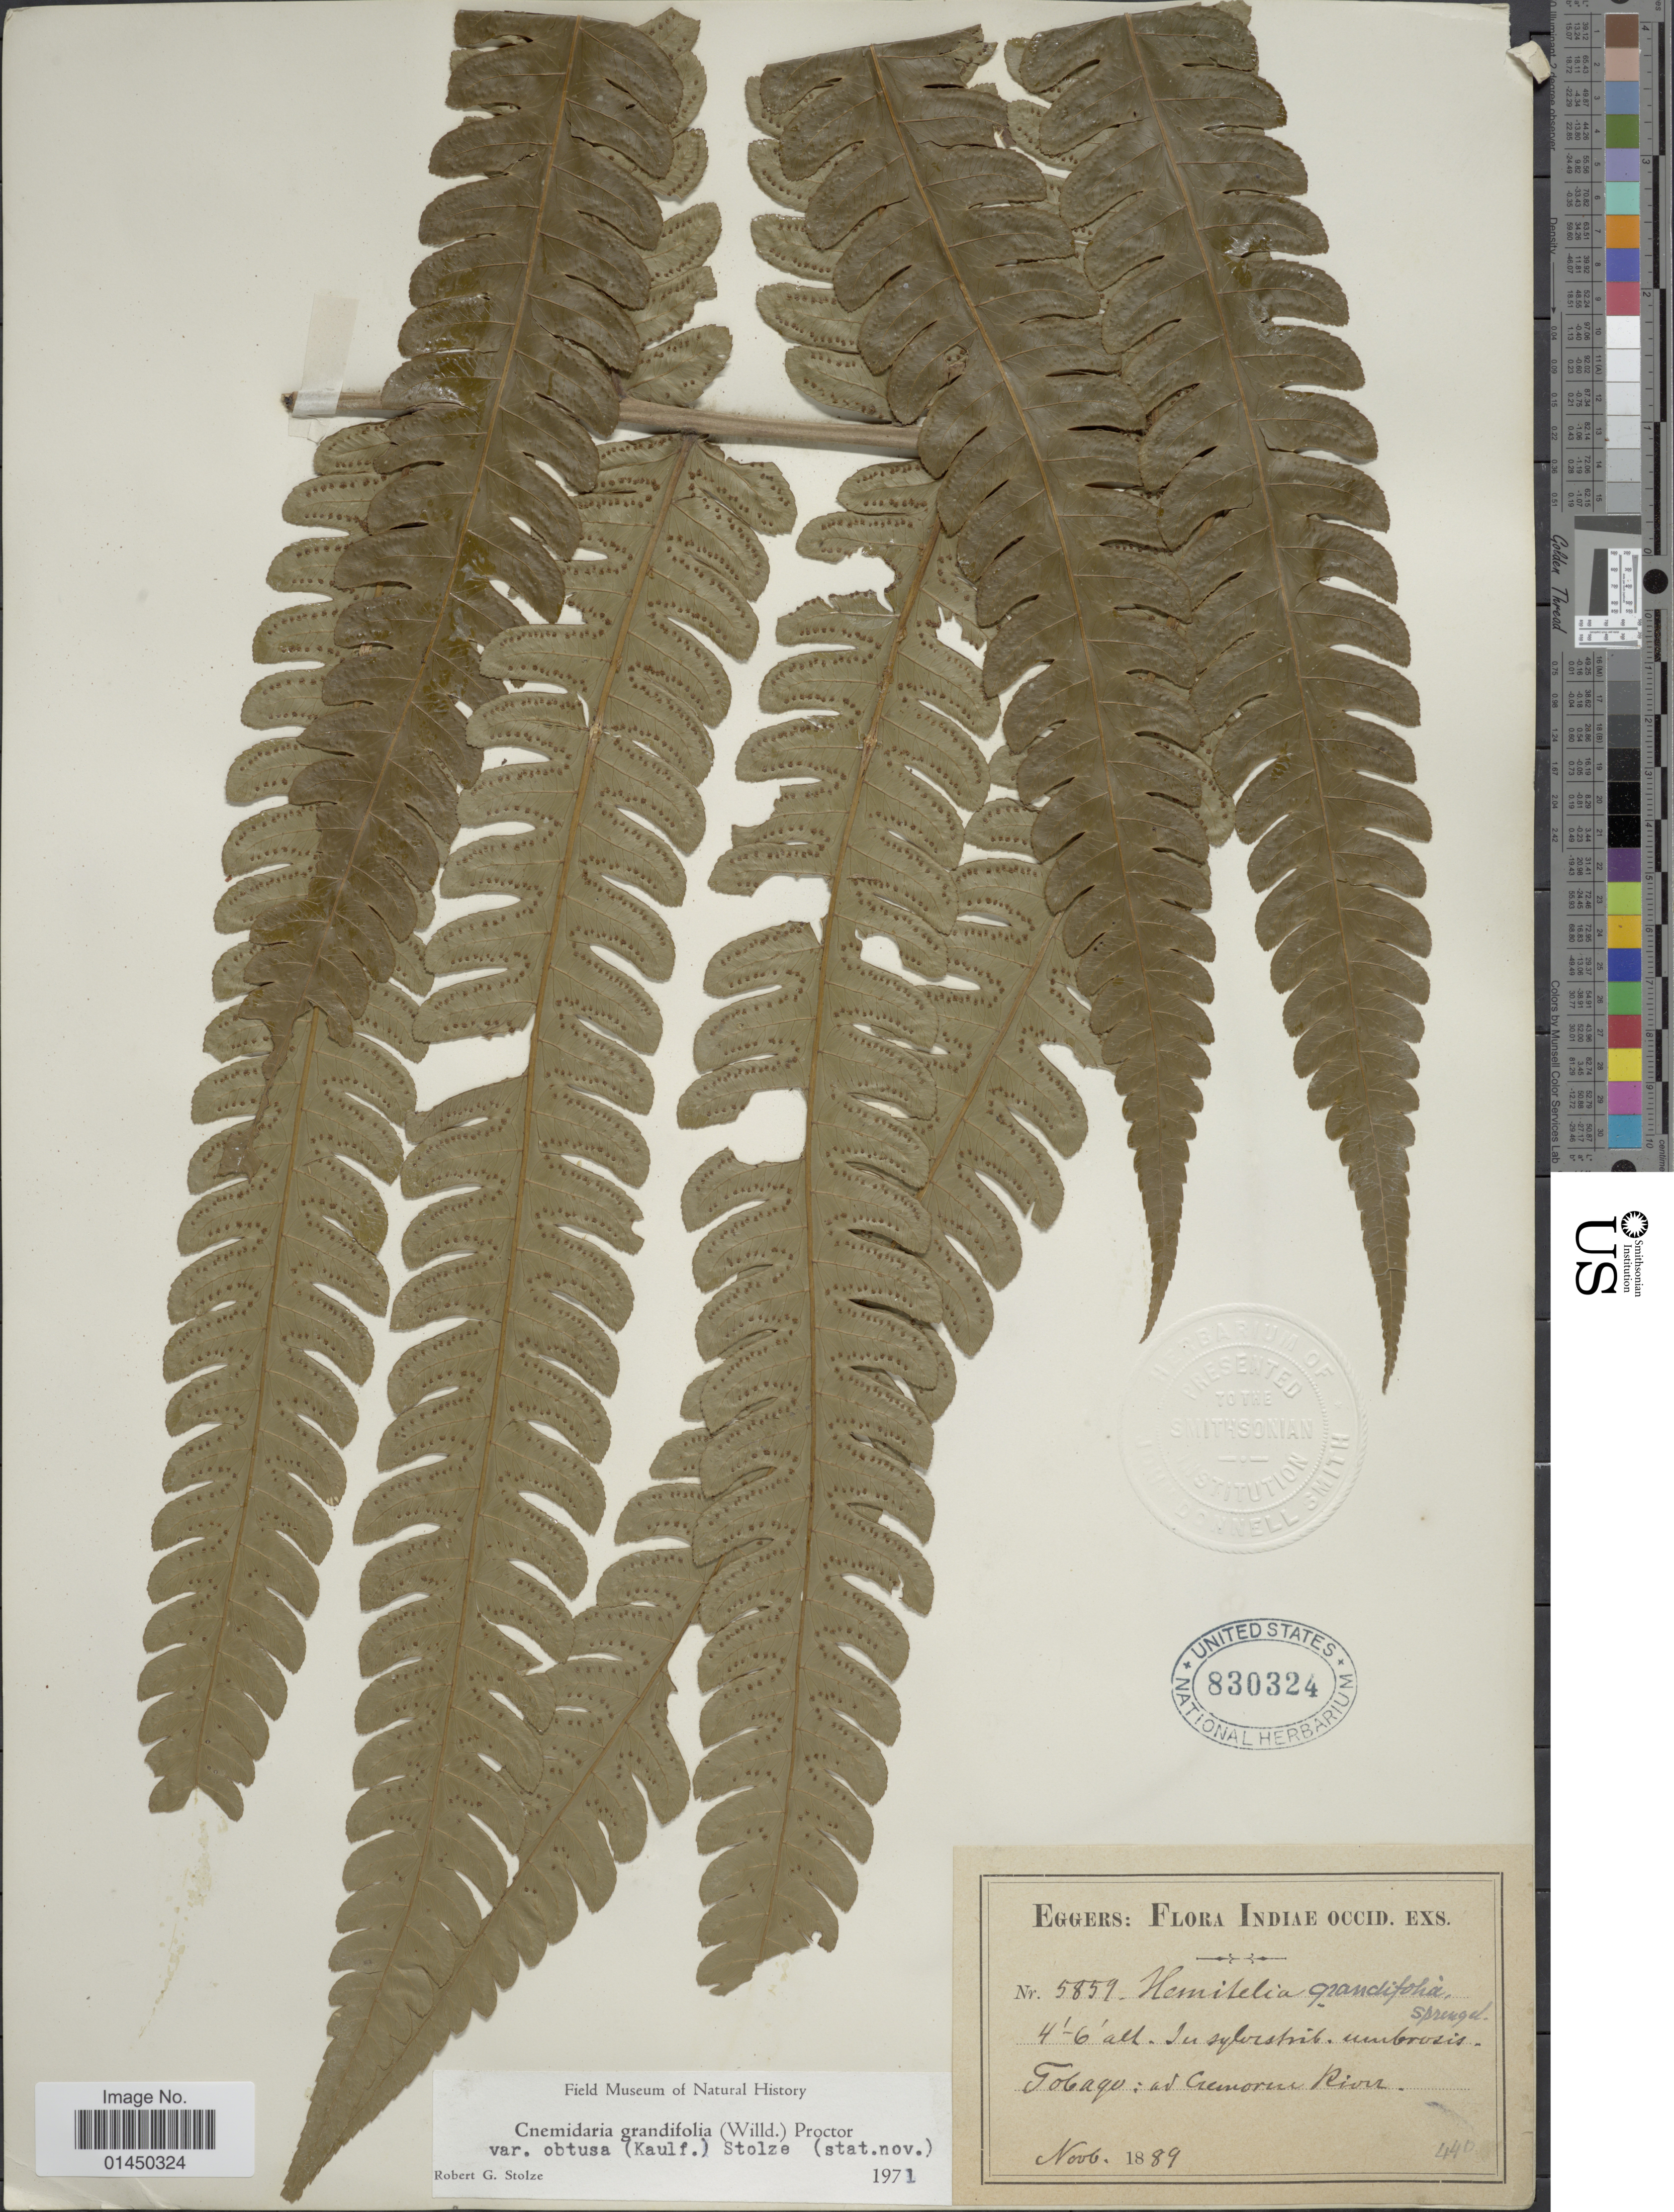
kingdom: Plantae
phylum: Tracheophyta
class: Polypodiopsida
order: Cyatheales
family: Cyatheaceae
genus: Cyathea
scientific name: Cyathea grandifolia var. obtusa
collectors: H. F. A. von Eggers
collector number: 5859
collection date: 1889-11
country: Trinidad and Tobago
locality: Indiae Occid., in sylvistrib. umbrosis. Tobago: ad Cremorne River.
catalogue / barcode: US 830324